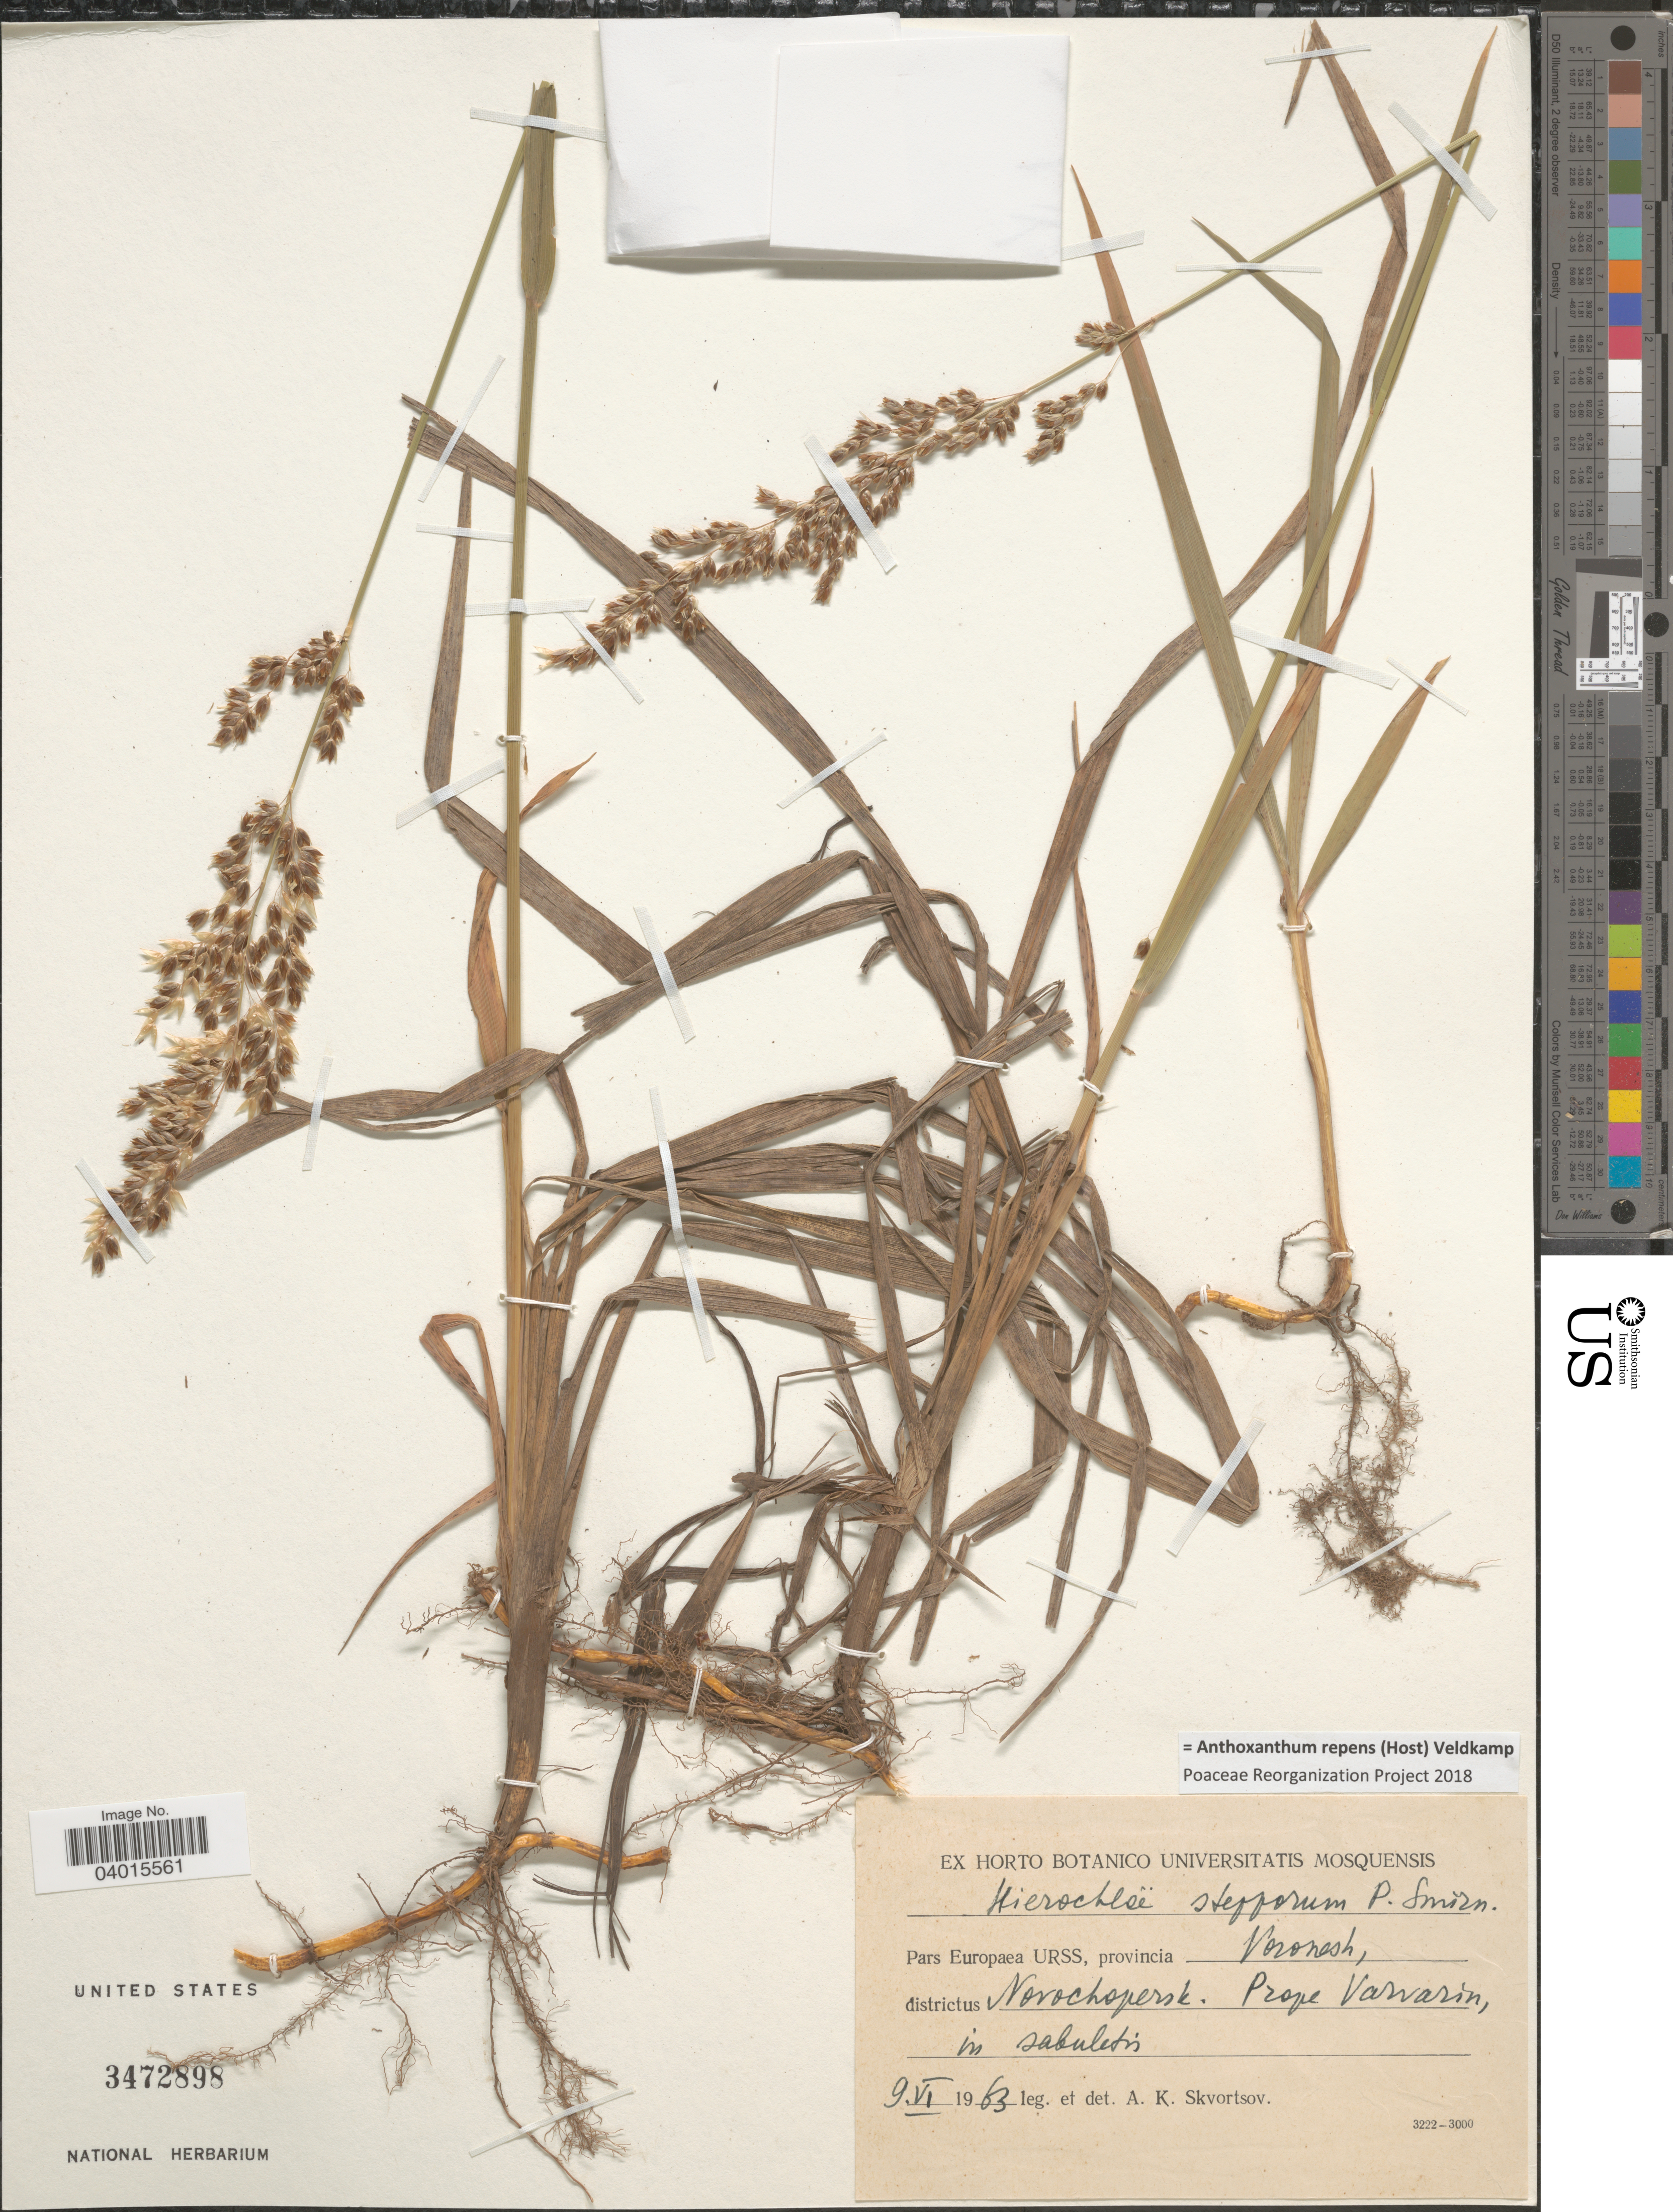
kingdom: Plantae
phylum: Tracheophyta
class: Liliopsida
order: Poales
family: Poaceae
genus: Anthoxanthum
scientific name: Anthoxanthum repens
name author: (Host) Veldkamp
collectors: A. K. Skvortsov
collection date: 1963-06-09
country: Russian Federation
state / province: Voronezh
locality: Pars Europaea URSS, provincia Voronesh, districtus Novochopersk. Prope Varvarin, in sabuletis.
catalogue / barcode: US 3472898